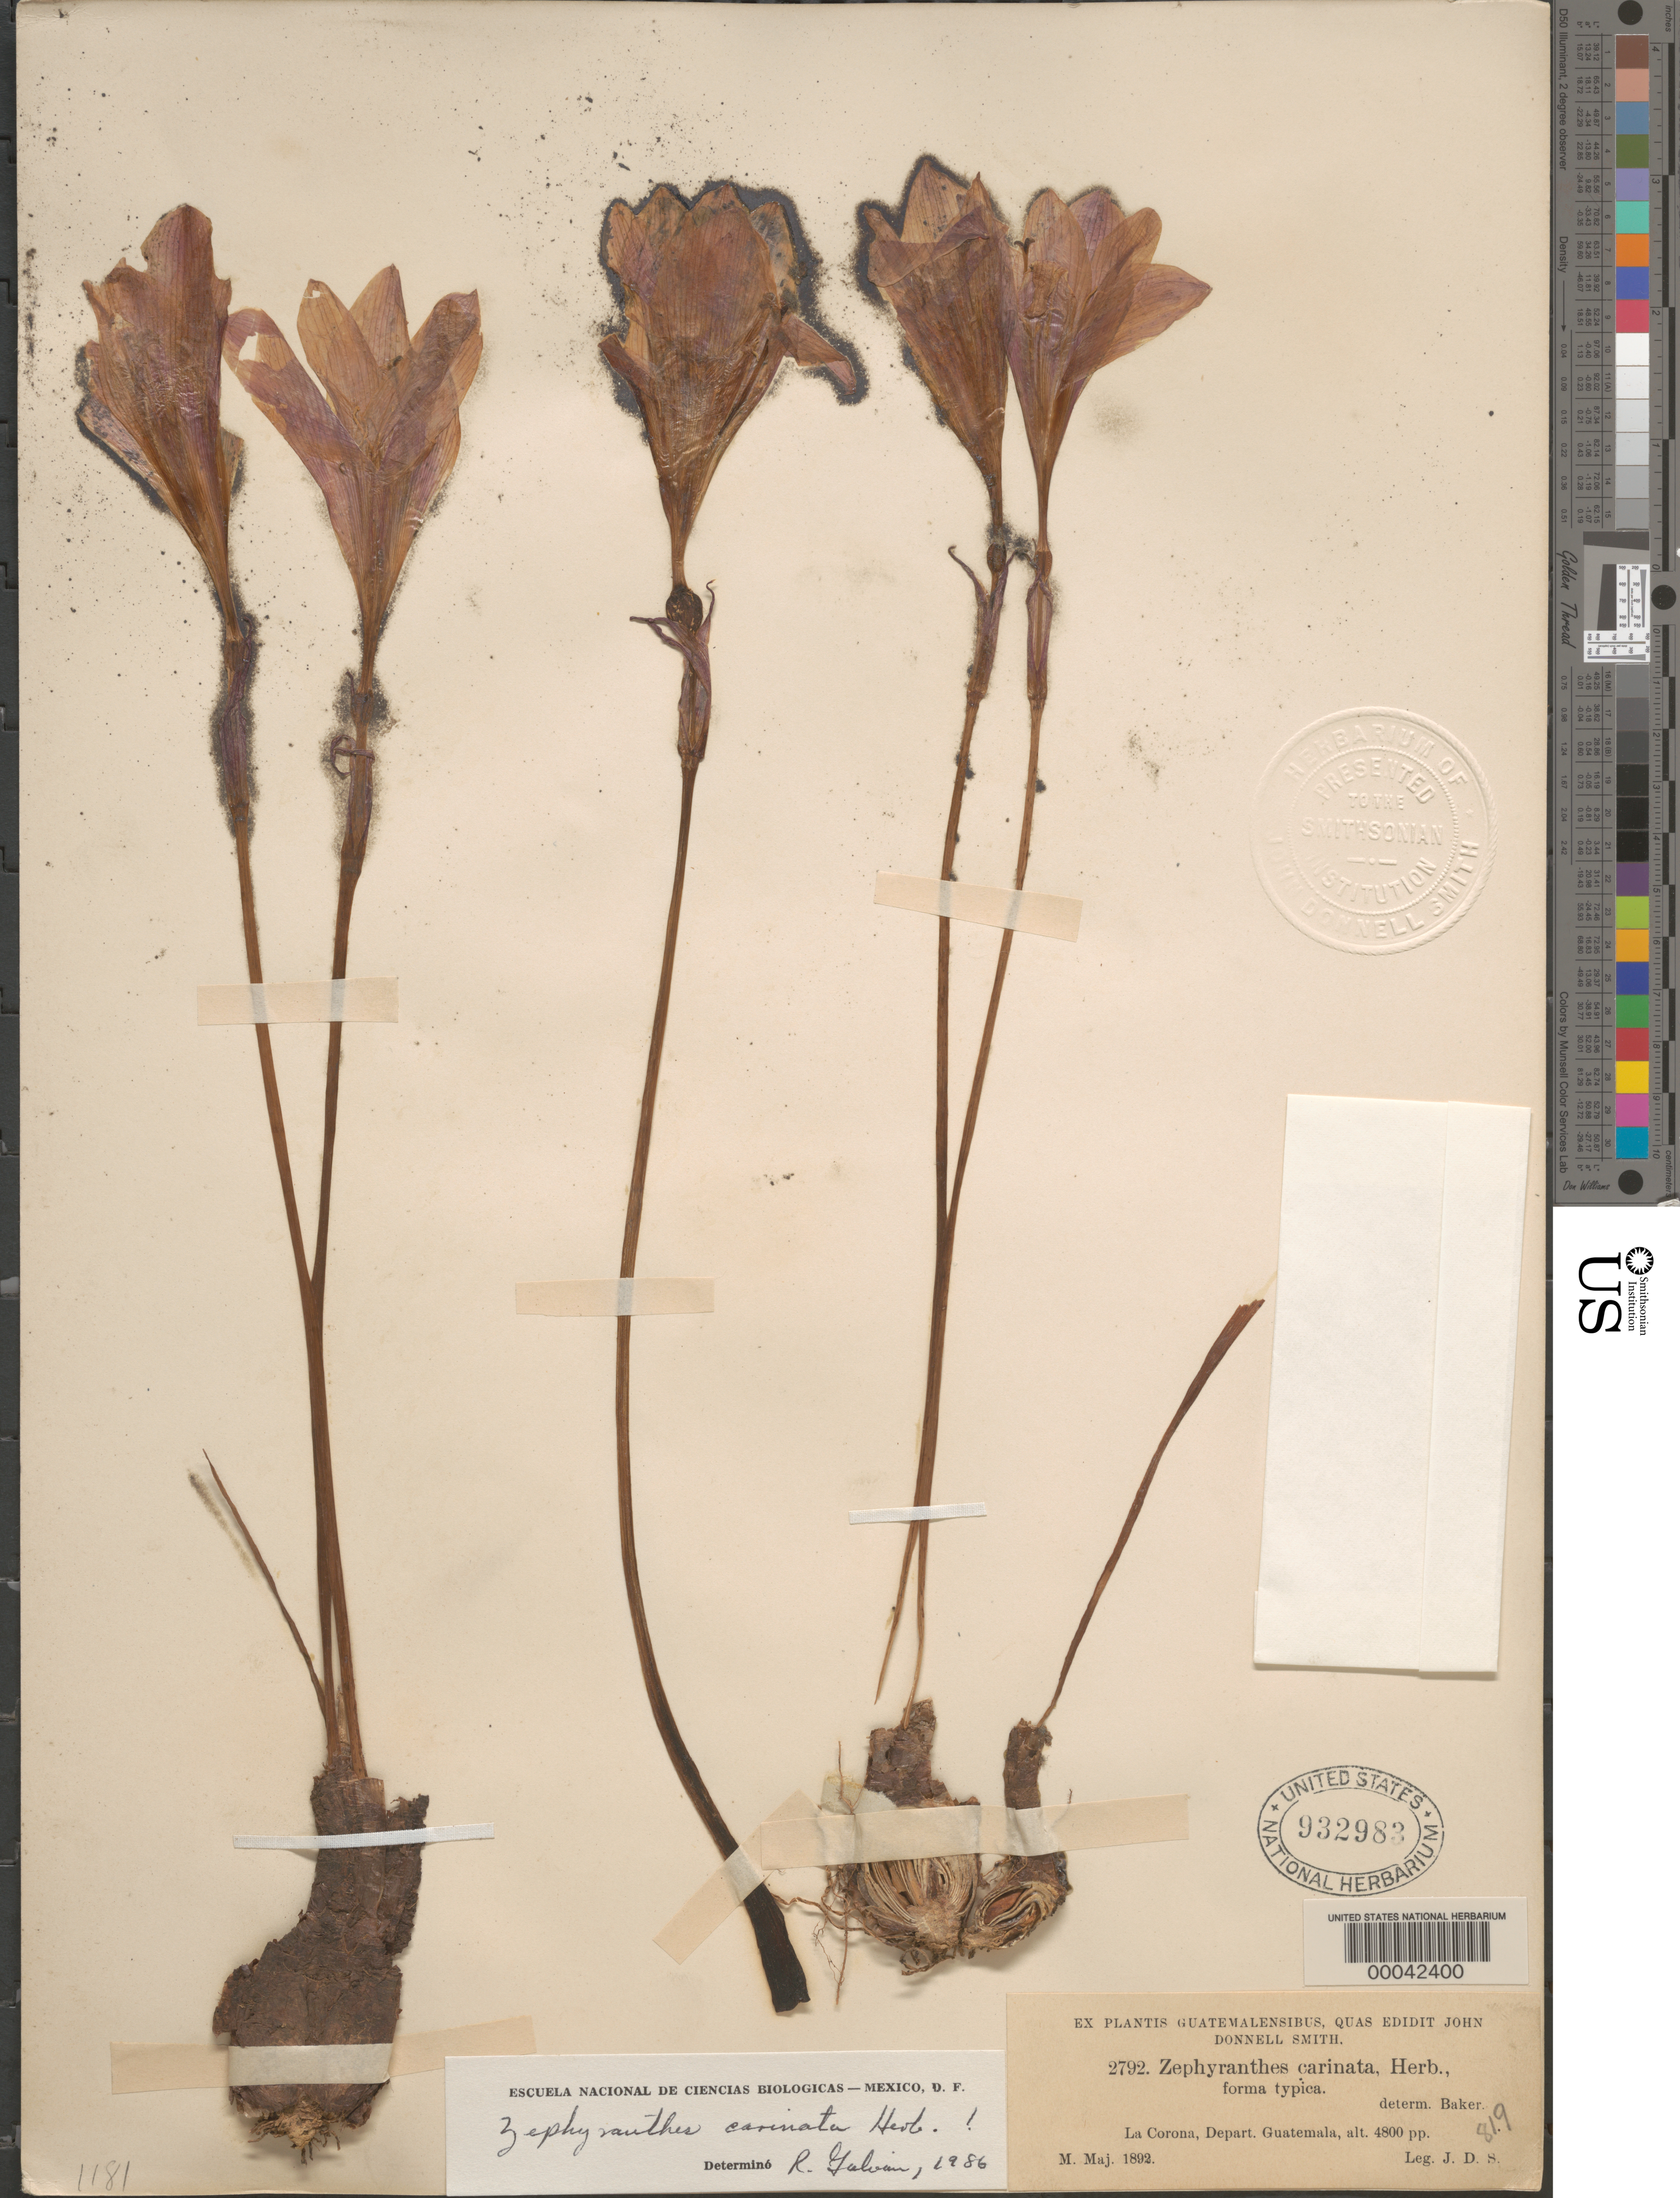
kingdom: Plantae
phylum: Tracheophyta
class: Liliopsida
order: Asparagales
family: Amaryllidaceae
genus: Zephyranthes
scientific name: Zephyranthes carinata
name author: Herb.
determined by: Galván, R.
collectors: J. Donnell Smith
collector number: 2792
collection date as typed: May 1892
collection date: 1892-05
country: Guatemala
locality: La corona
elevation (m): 4800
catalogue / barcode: US 932983